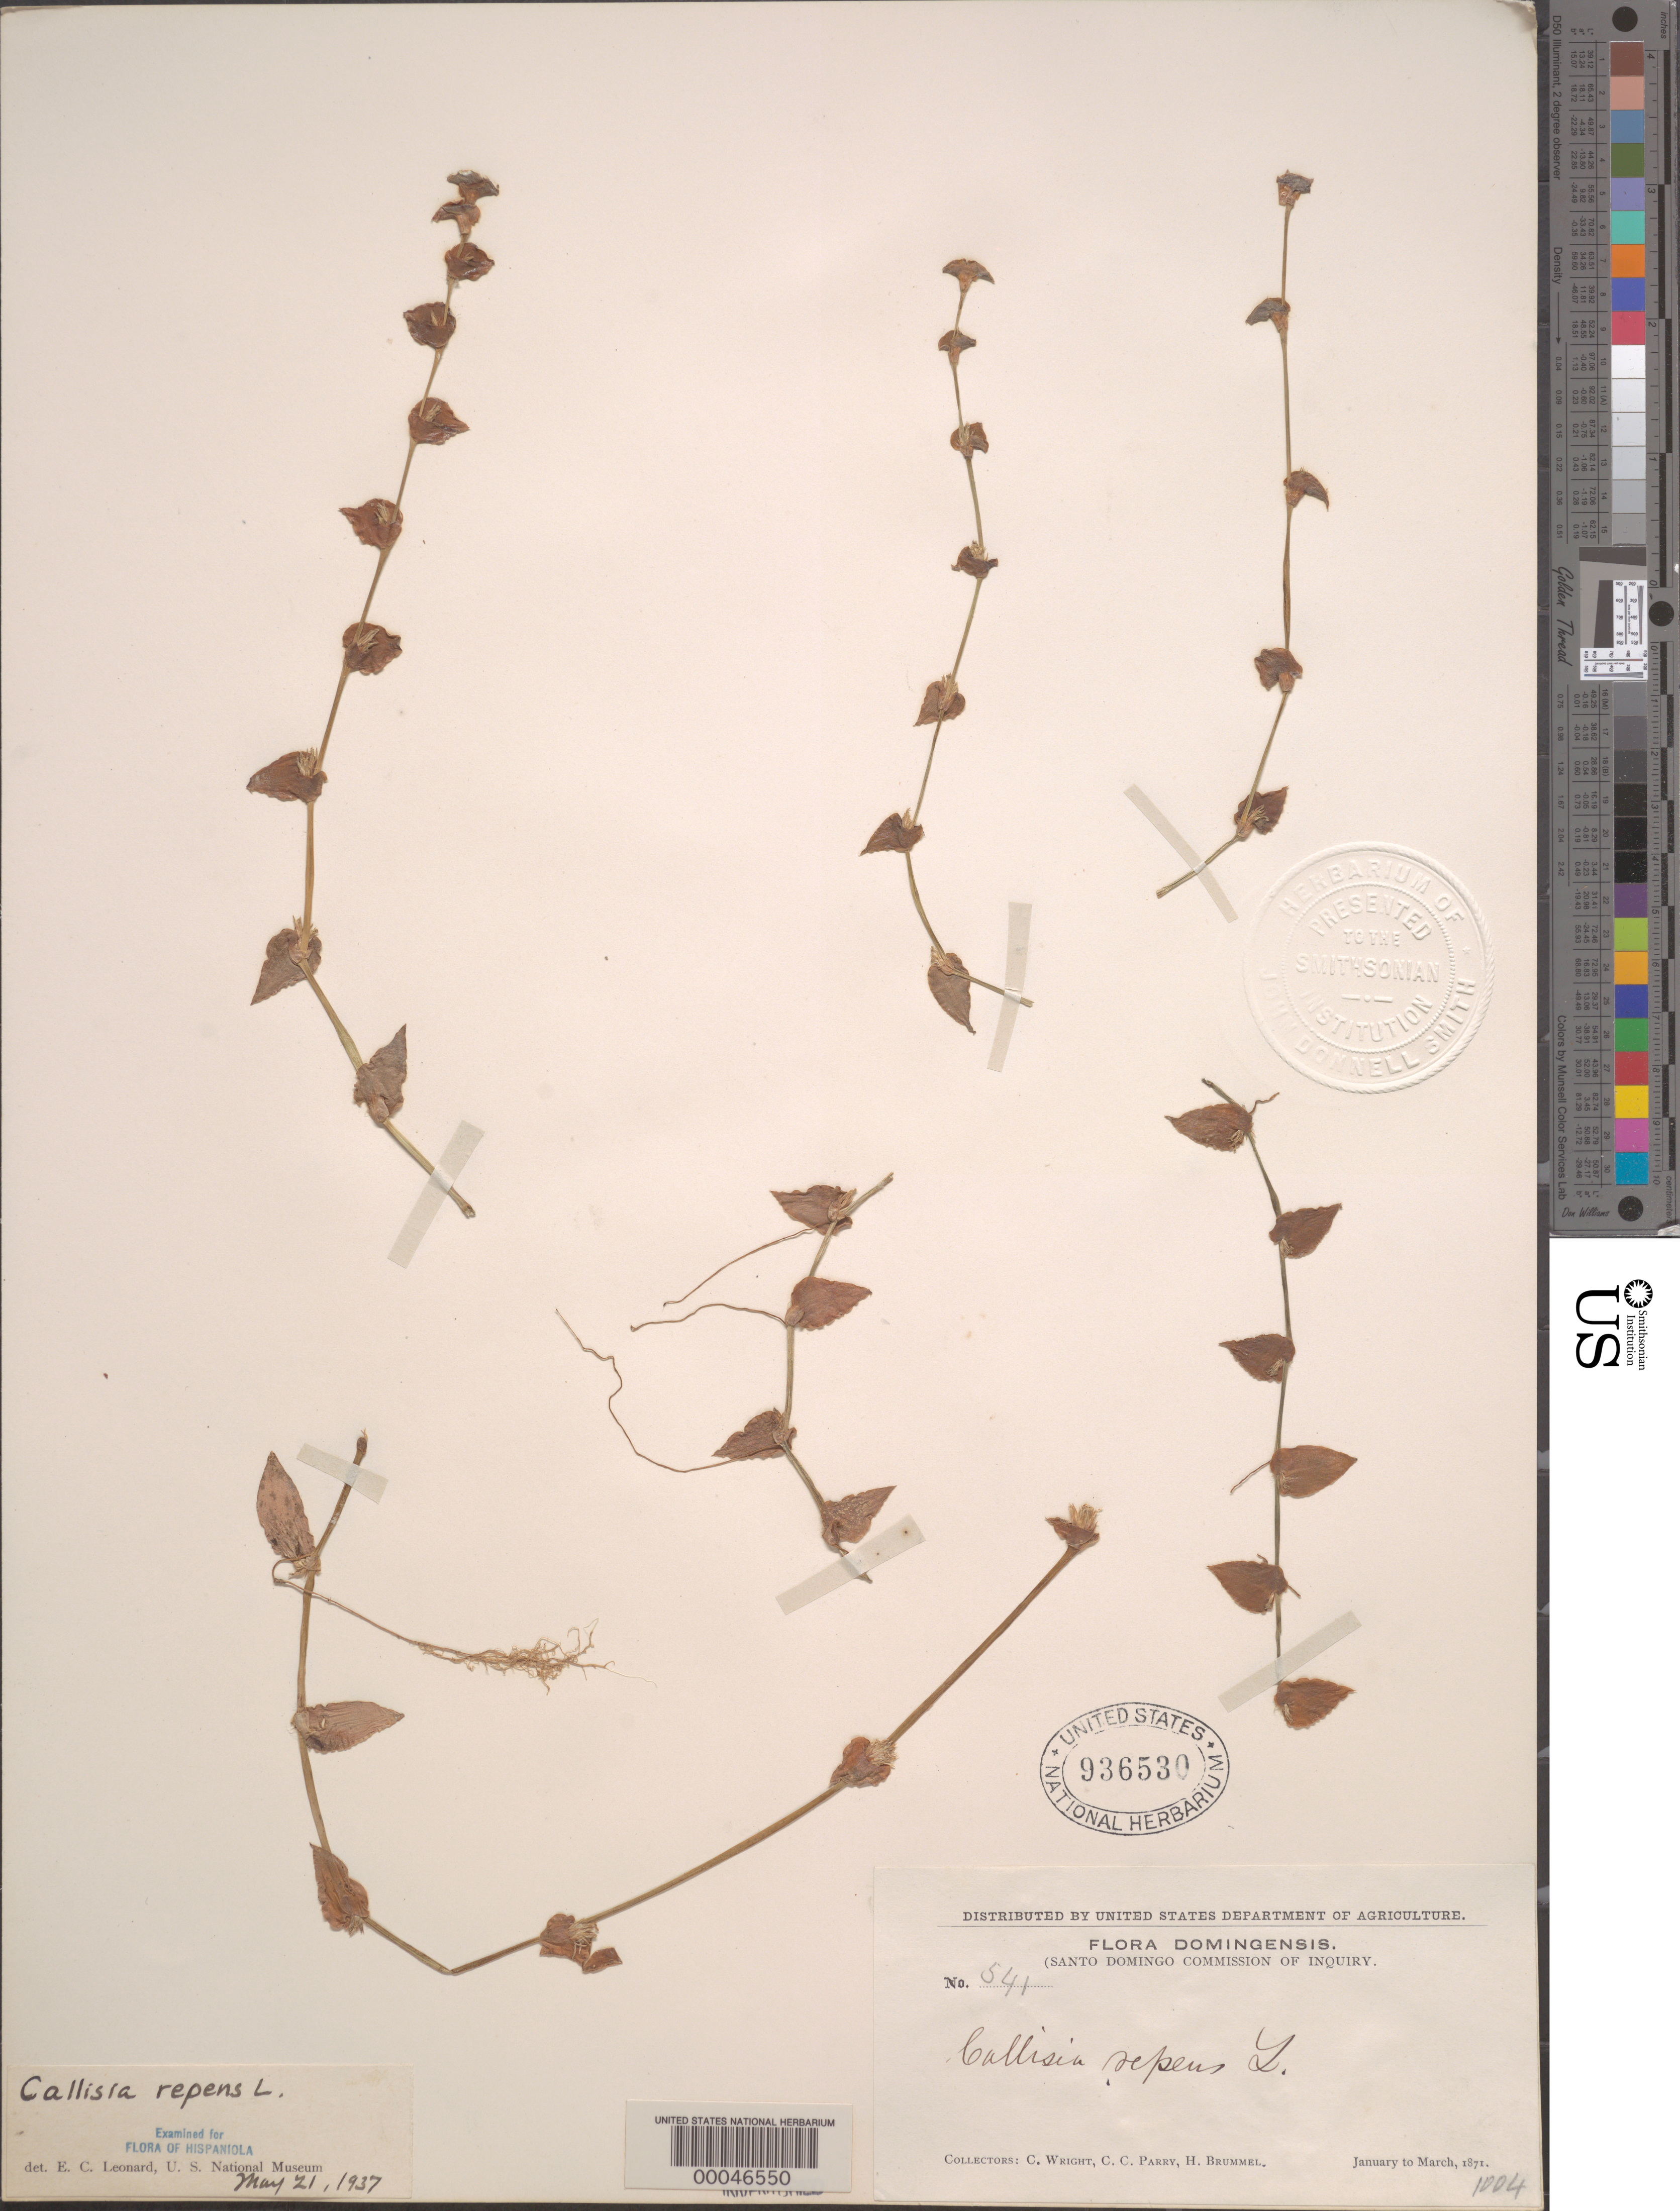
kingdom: Plantae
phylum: Tracheophyta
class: Liliopsida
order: Commelinales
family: Commelinaceae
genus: Callisia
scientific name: Callisia repens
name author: (Jacq.) L.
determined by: Leonard, Emery C., (US)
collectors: C. Wright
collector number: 541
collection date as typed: Jan 1871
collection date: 1871-01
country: Dominican Republic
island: Hispaniola Island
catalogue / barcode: US 936530